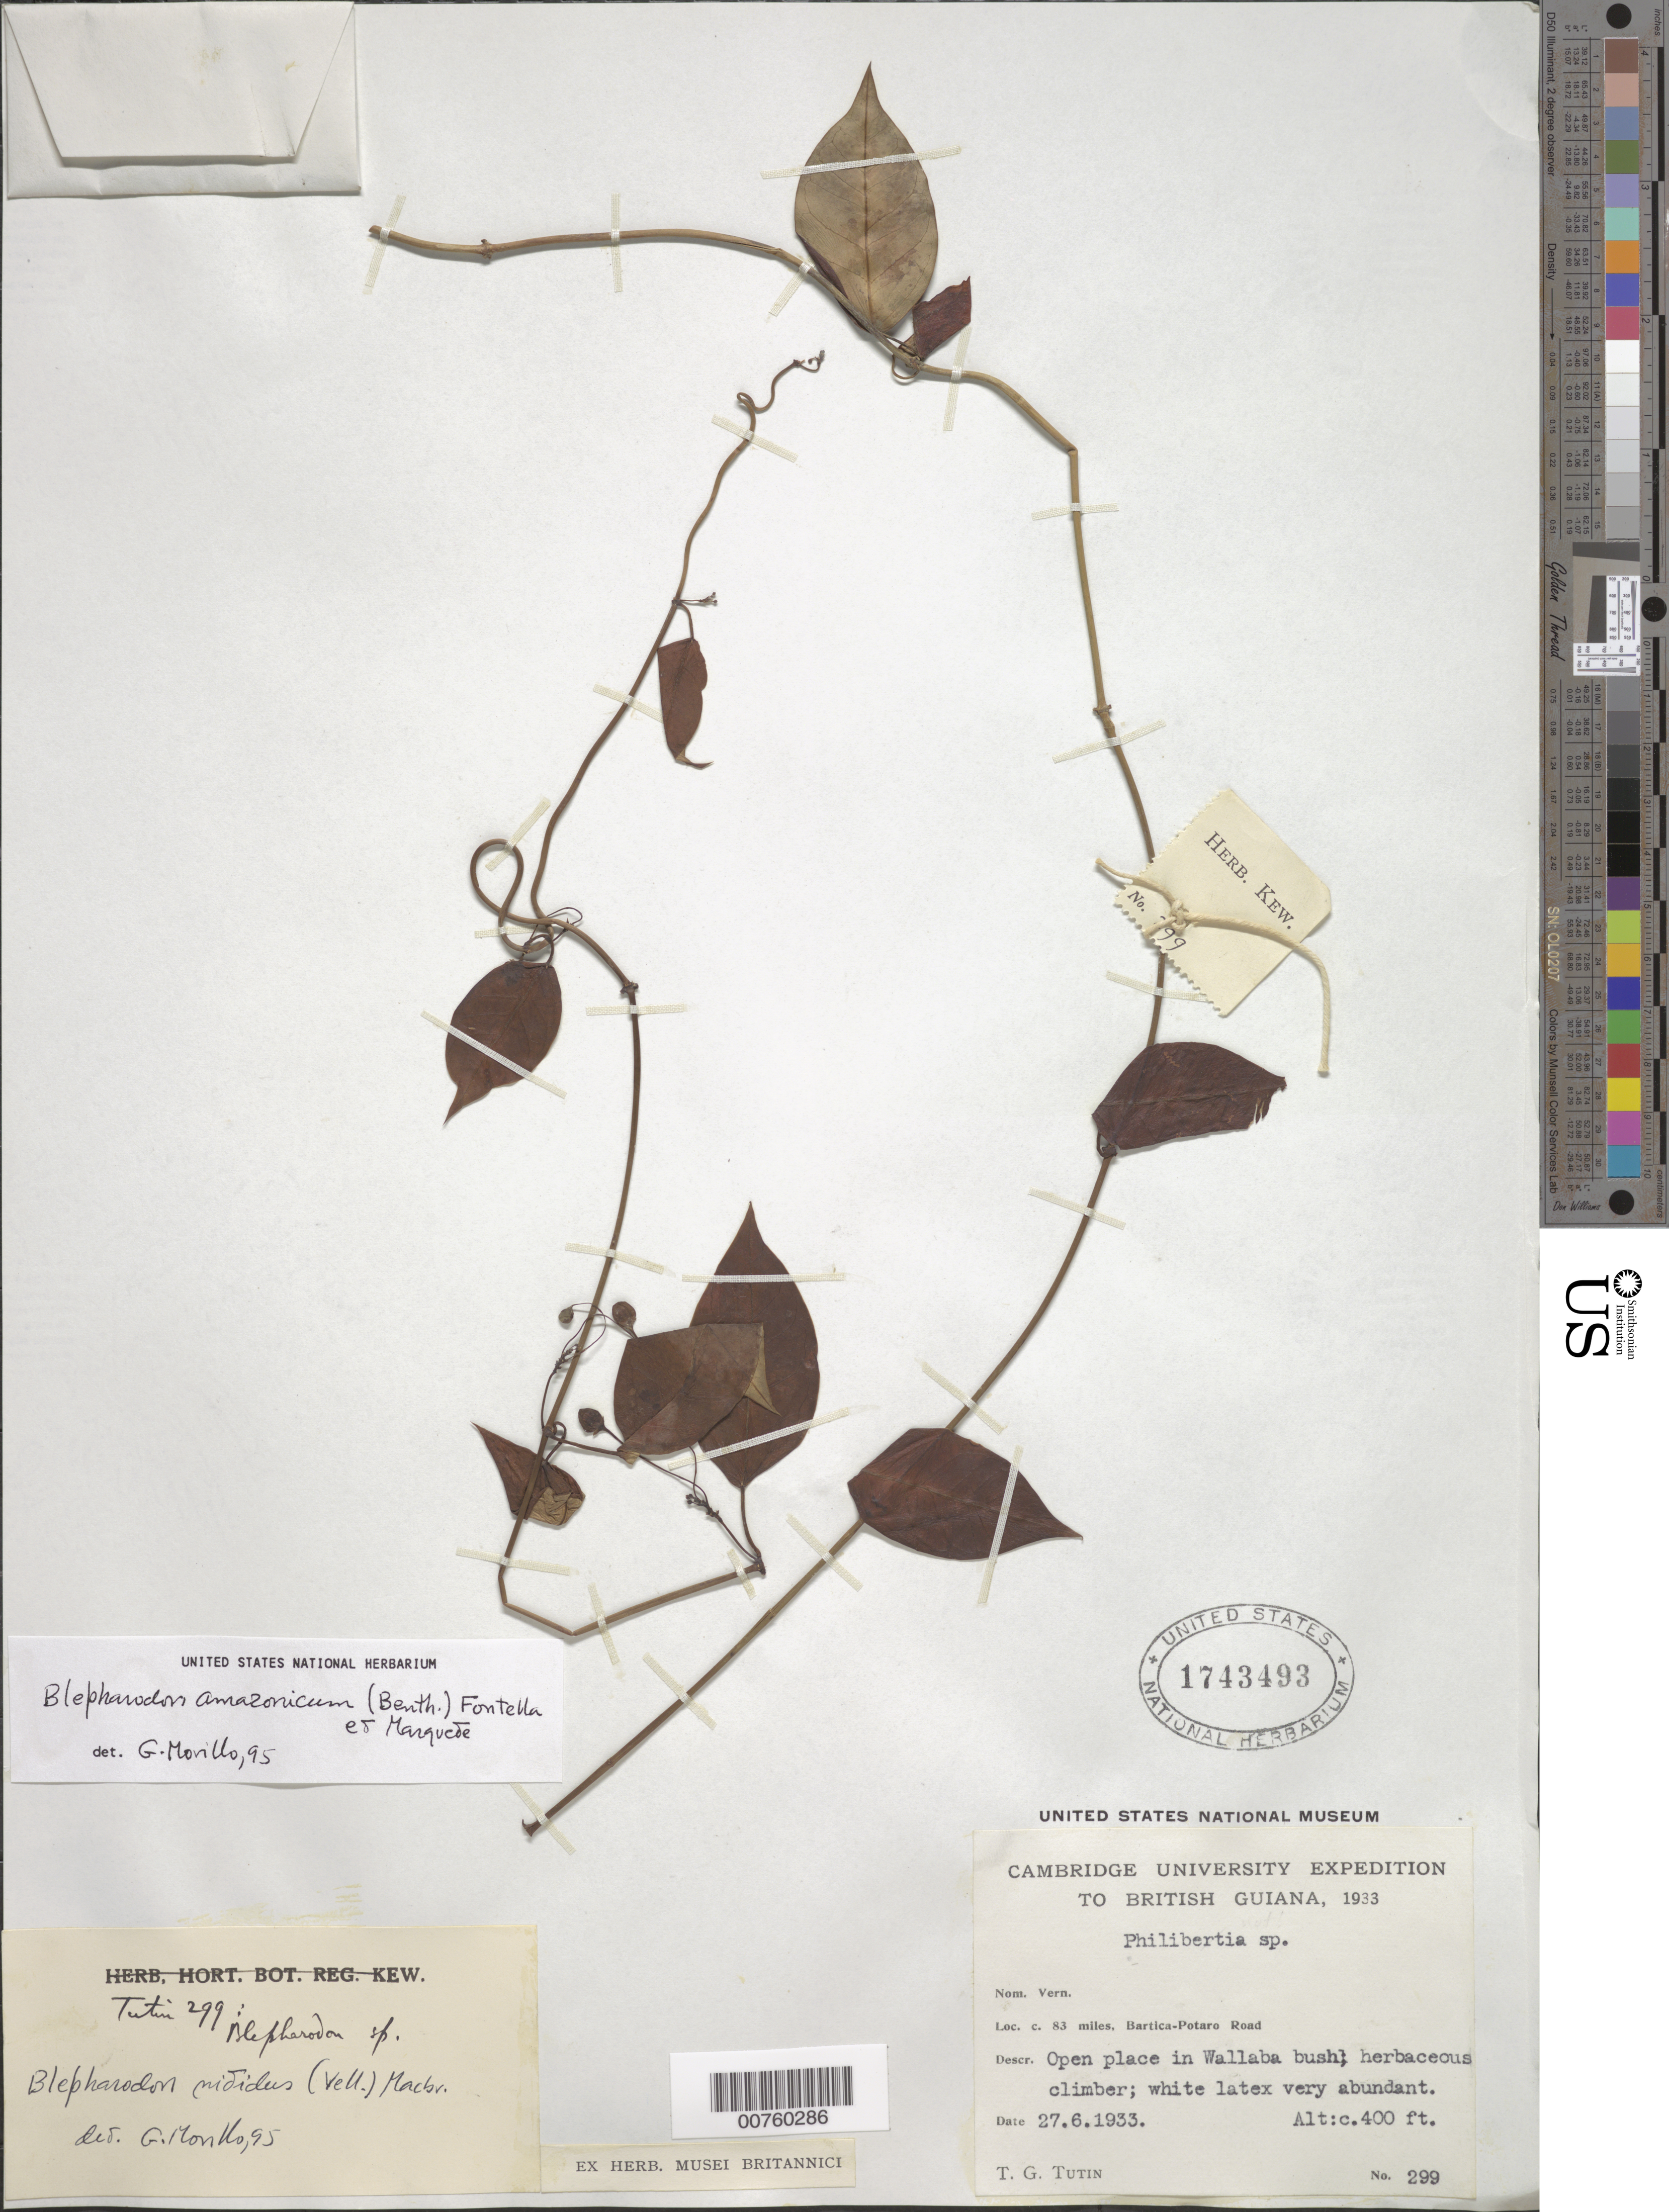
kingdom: Plantae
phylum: Tracheophyta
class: Magnoliopsida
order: Gentianales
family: Apocynaceae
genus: Blepharodon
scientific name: Blepharodon amazonicum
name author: (Benth.) Fontella & Marquete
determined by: Morillo, G. N.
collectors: T. G. Tutin & A. Persaud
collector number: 299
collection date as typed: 27-Jun-33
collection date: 1933-06-27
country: Guyana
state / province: Potaro-Siparuni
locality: Bartica-Potaro road, mile 83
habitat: Open place in Wallaba bush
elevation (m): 122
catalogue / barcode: US 1743493